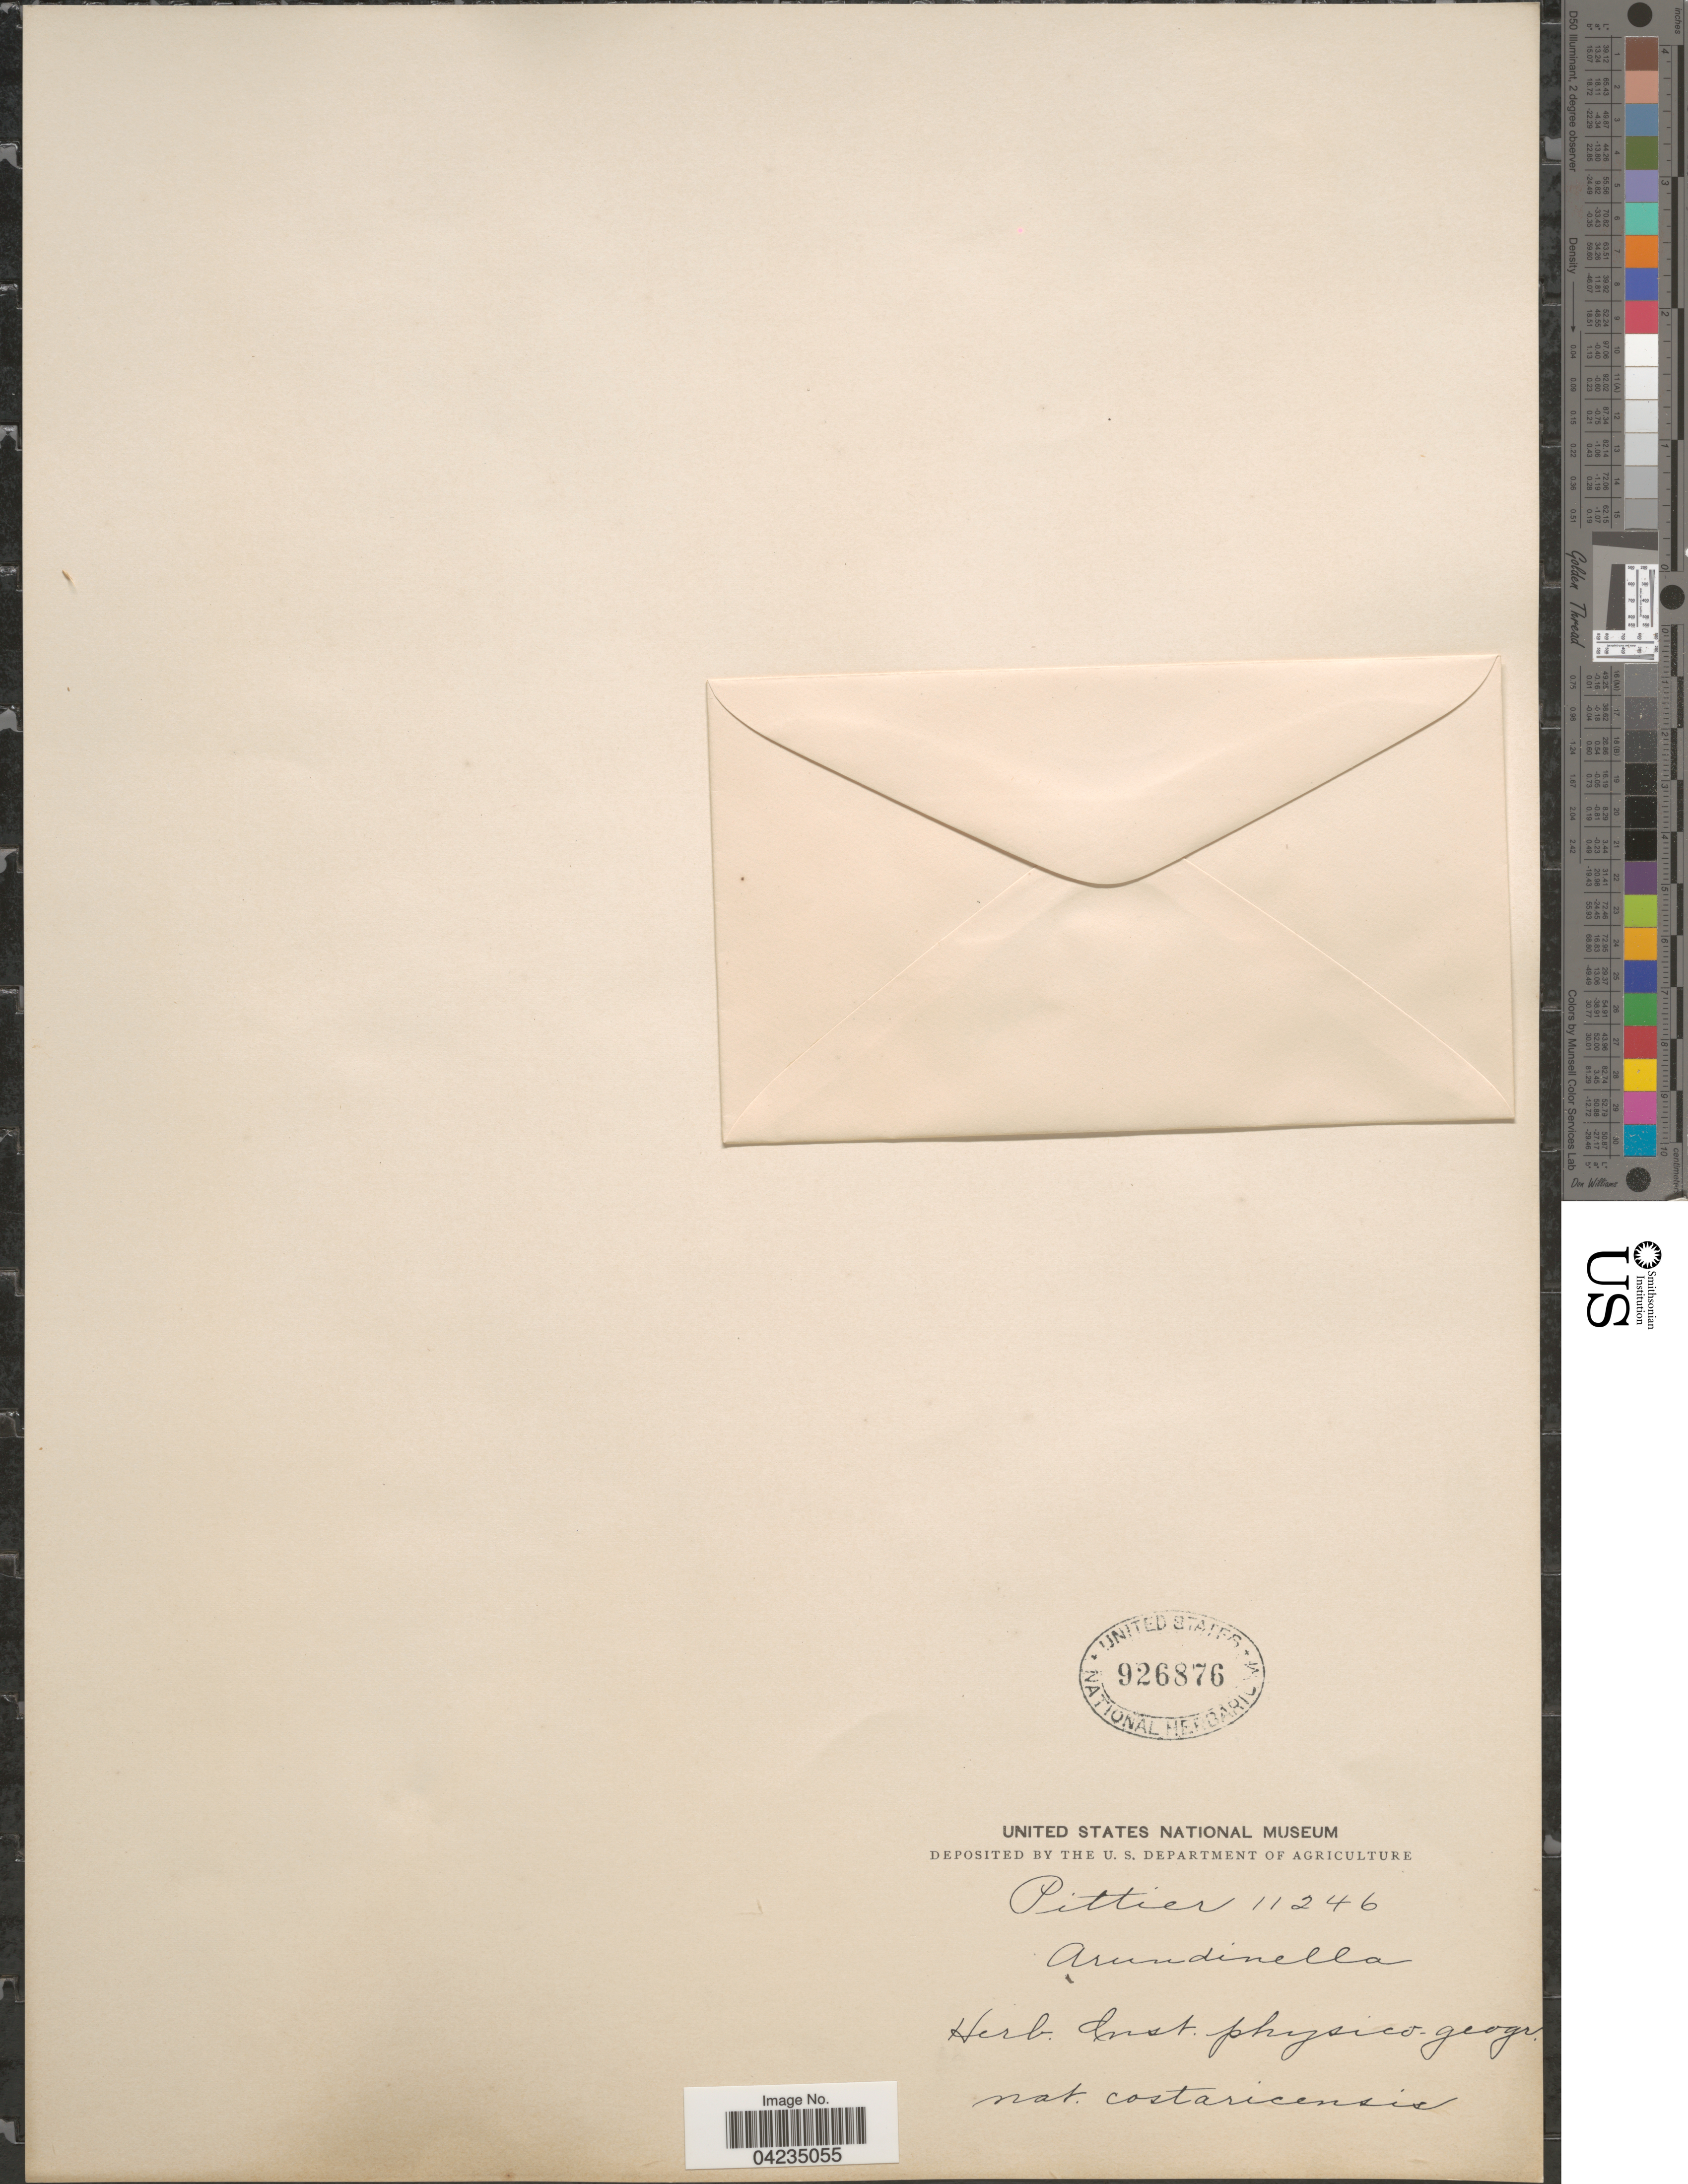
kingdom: Plantae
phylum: Tracheophyta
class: Liliopsida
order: Poales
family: Poaceae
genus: Arundinella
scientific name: Arundinella berteroniana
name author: (Schult.) Hitchc. & Chase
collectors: Pittier, --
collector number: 11246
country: Costa Rica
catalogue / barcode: US 926876